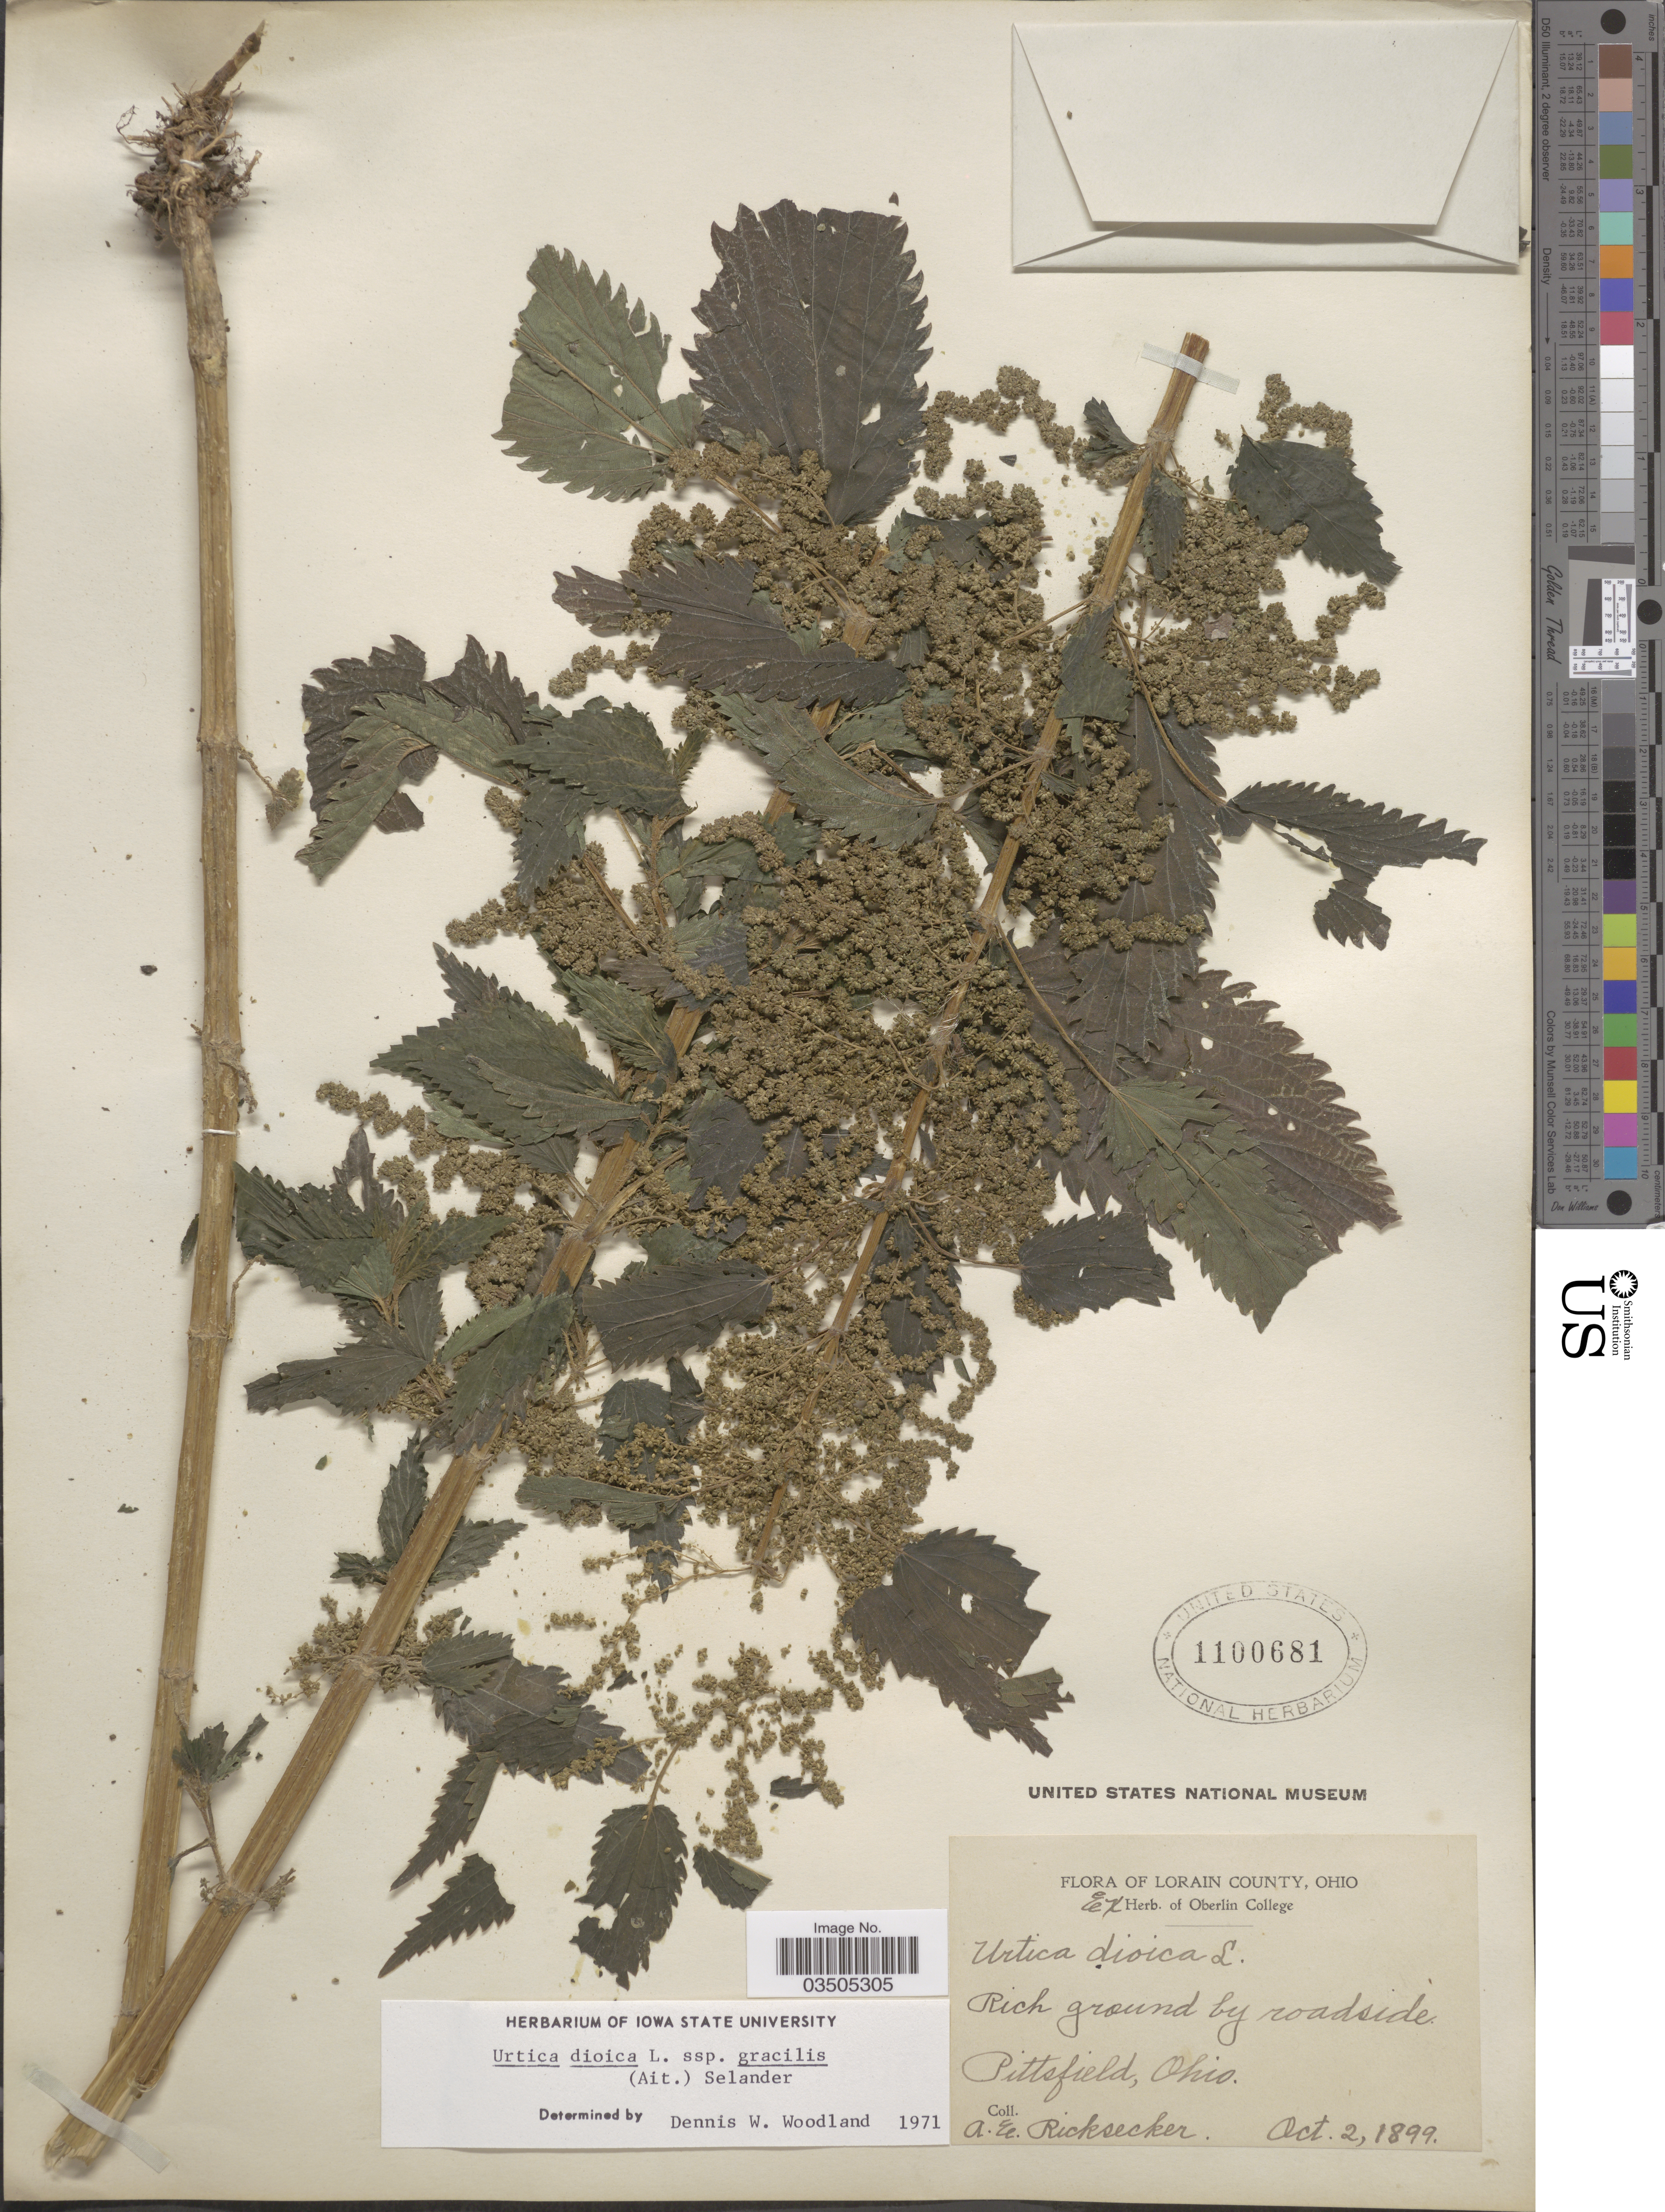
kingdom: Plantae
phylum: Tracheophyta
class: Magnoliopsida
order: Rosales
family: Urticaceae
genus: Urtica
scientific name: Urtica dioica subsp. gracilis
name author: L.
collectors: A. E. Ricksecker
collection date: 1899-10-02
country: United States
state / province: Ohio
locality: Lorain County. Pittsfield.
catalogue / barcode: US 1100681